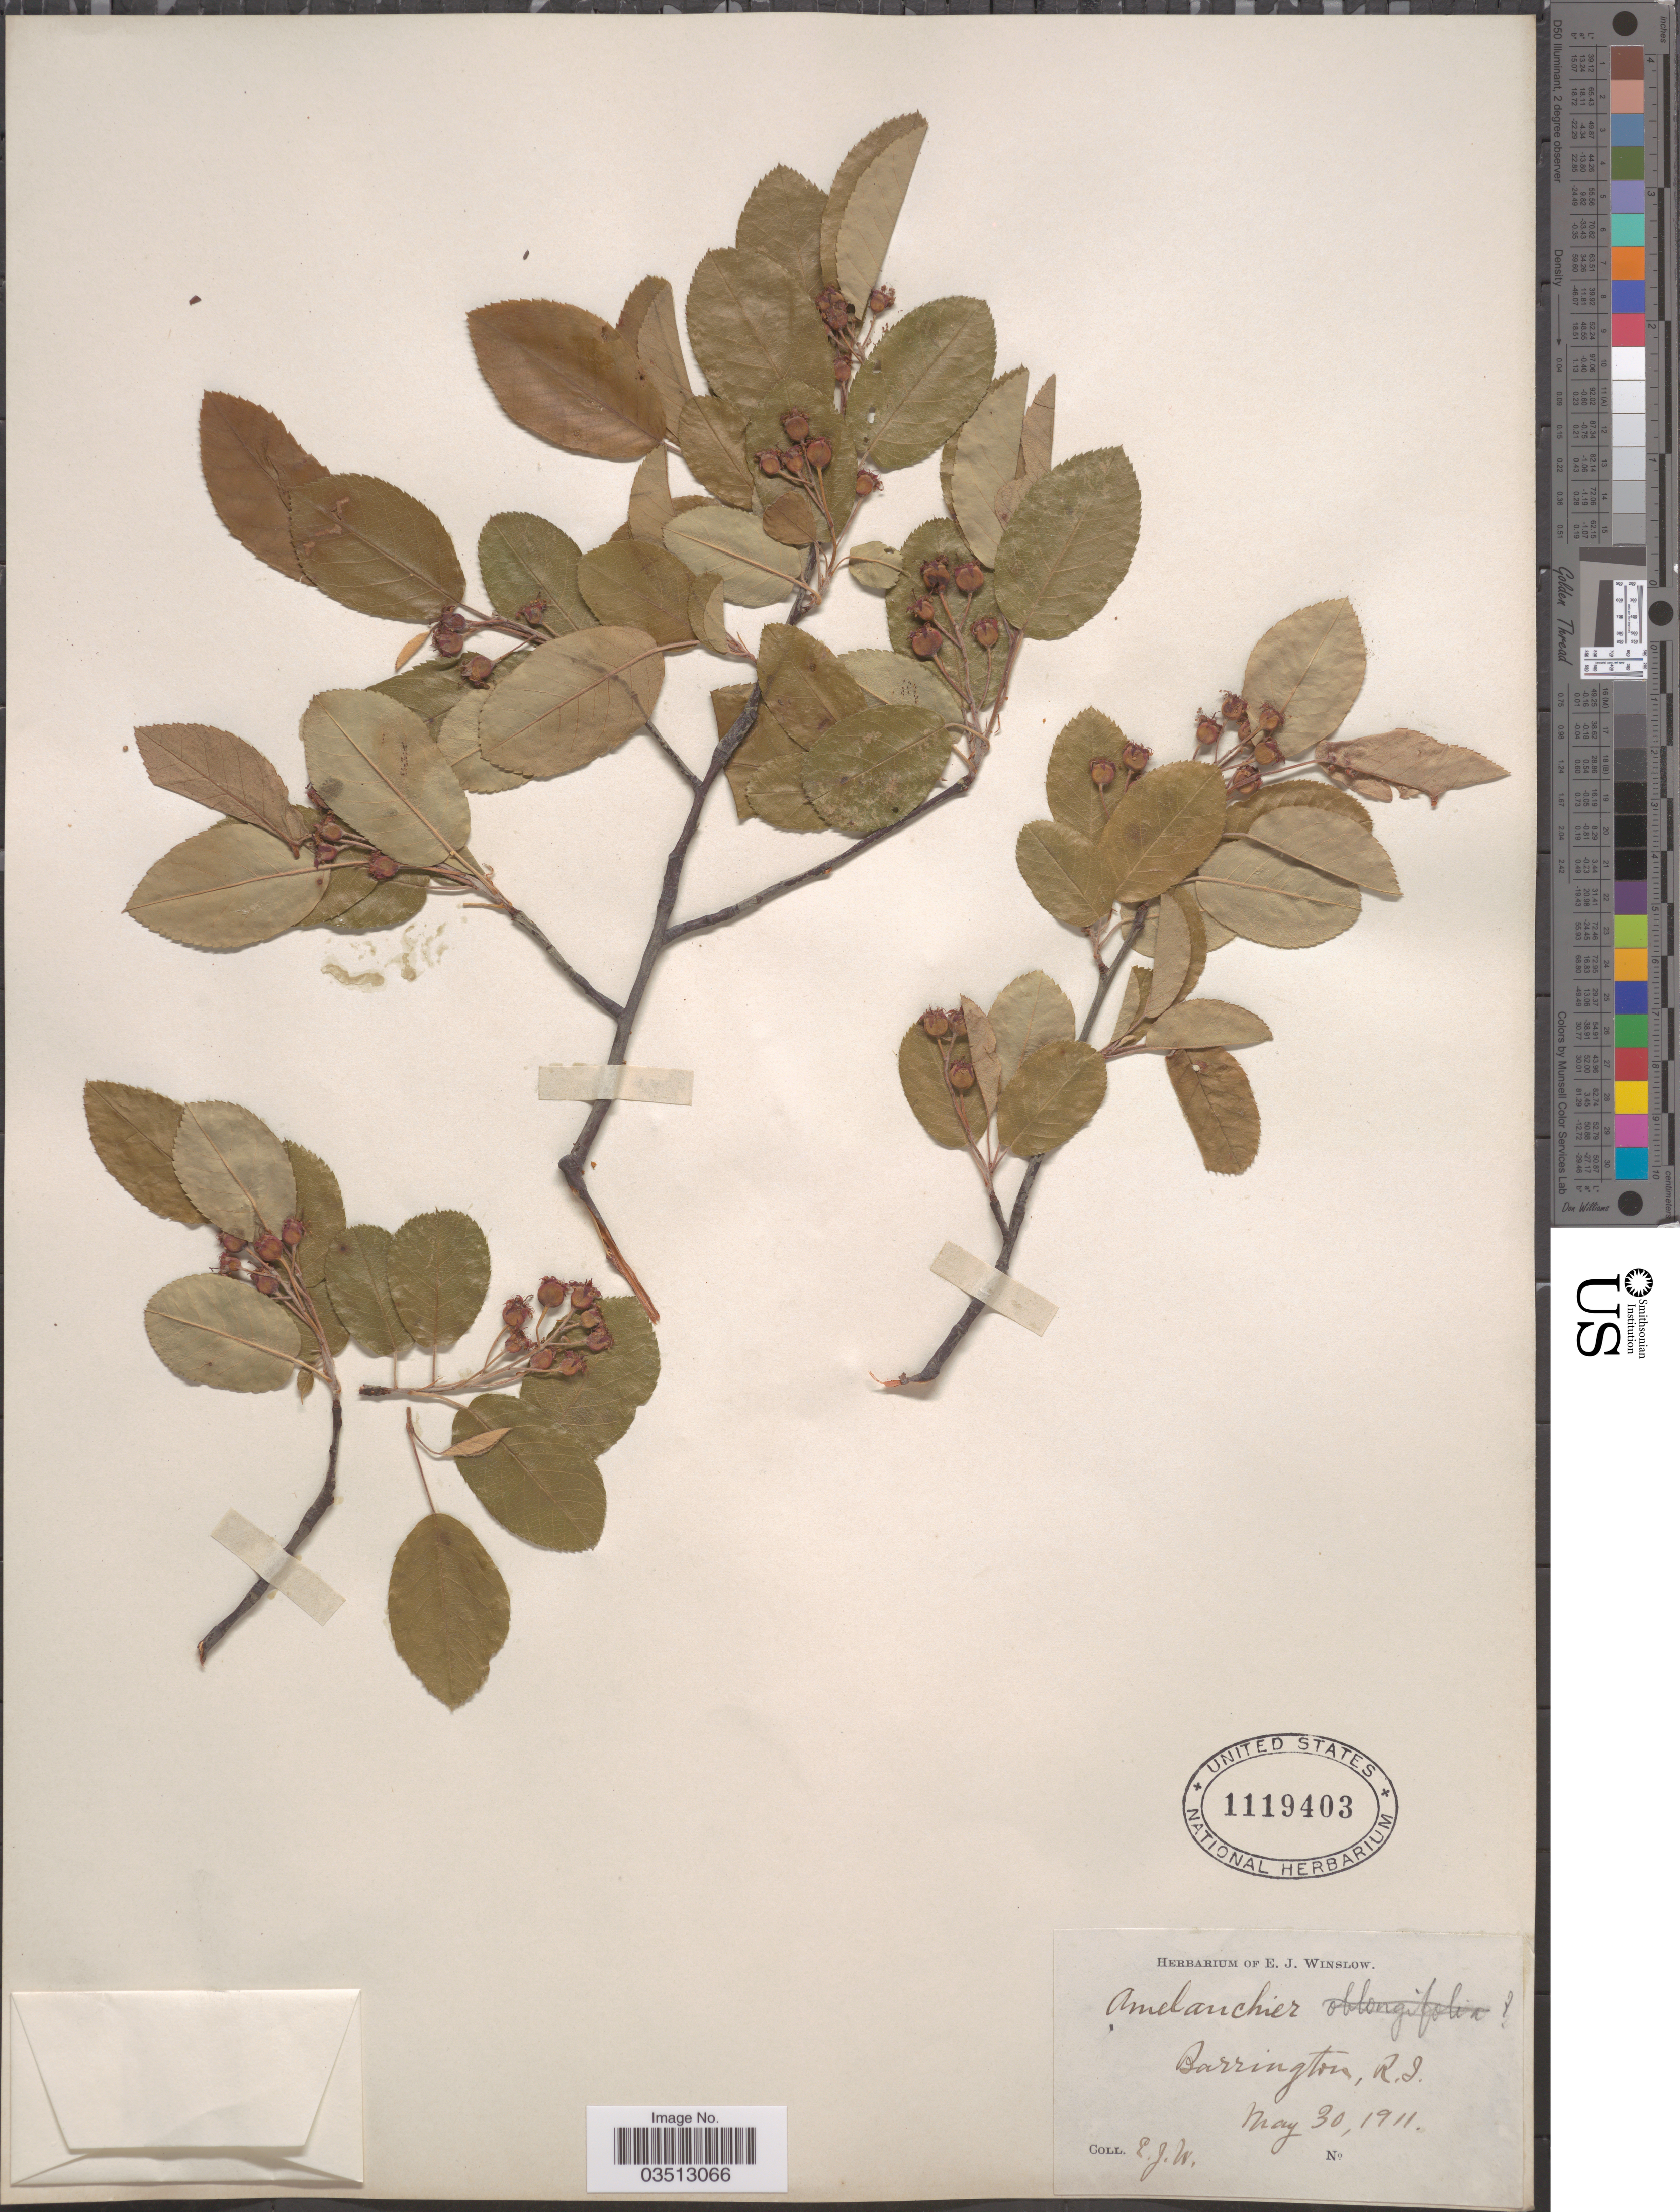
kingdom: Plantae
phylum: Tracheophyta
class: Magnoliopsida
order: Rosales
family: Rosaceae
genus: Amelanchier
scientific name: Amelanchier sp.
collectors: E. Winslow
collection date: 1911-05-30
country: United States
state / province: Rhode Island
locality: Barrington.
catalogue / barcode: US 1119403